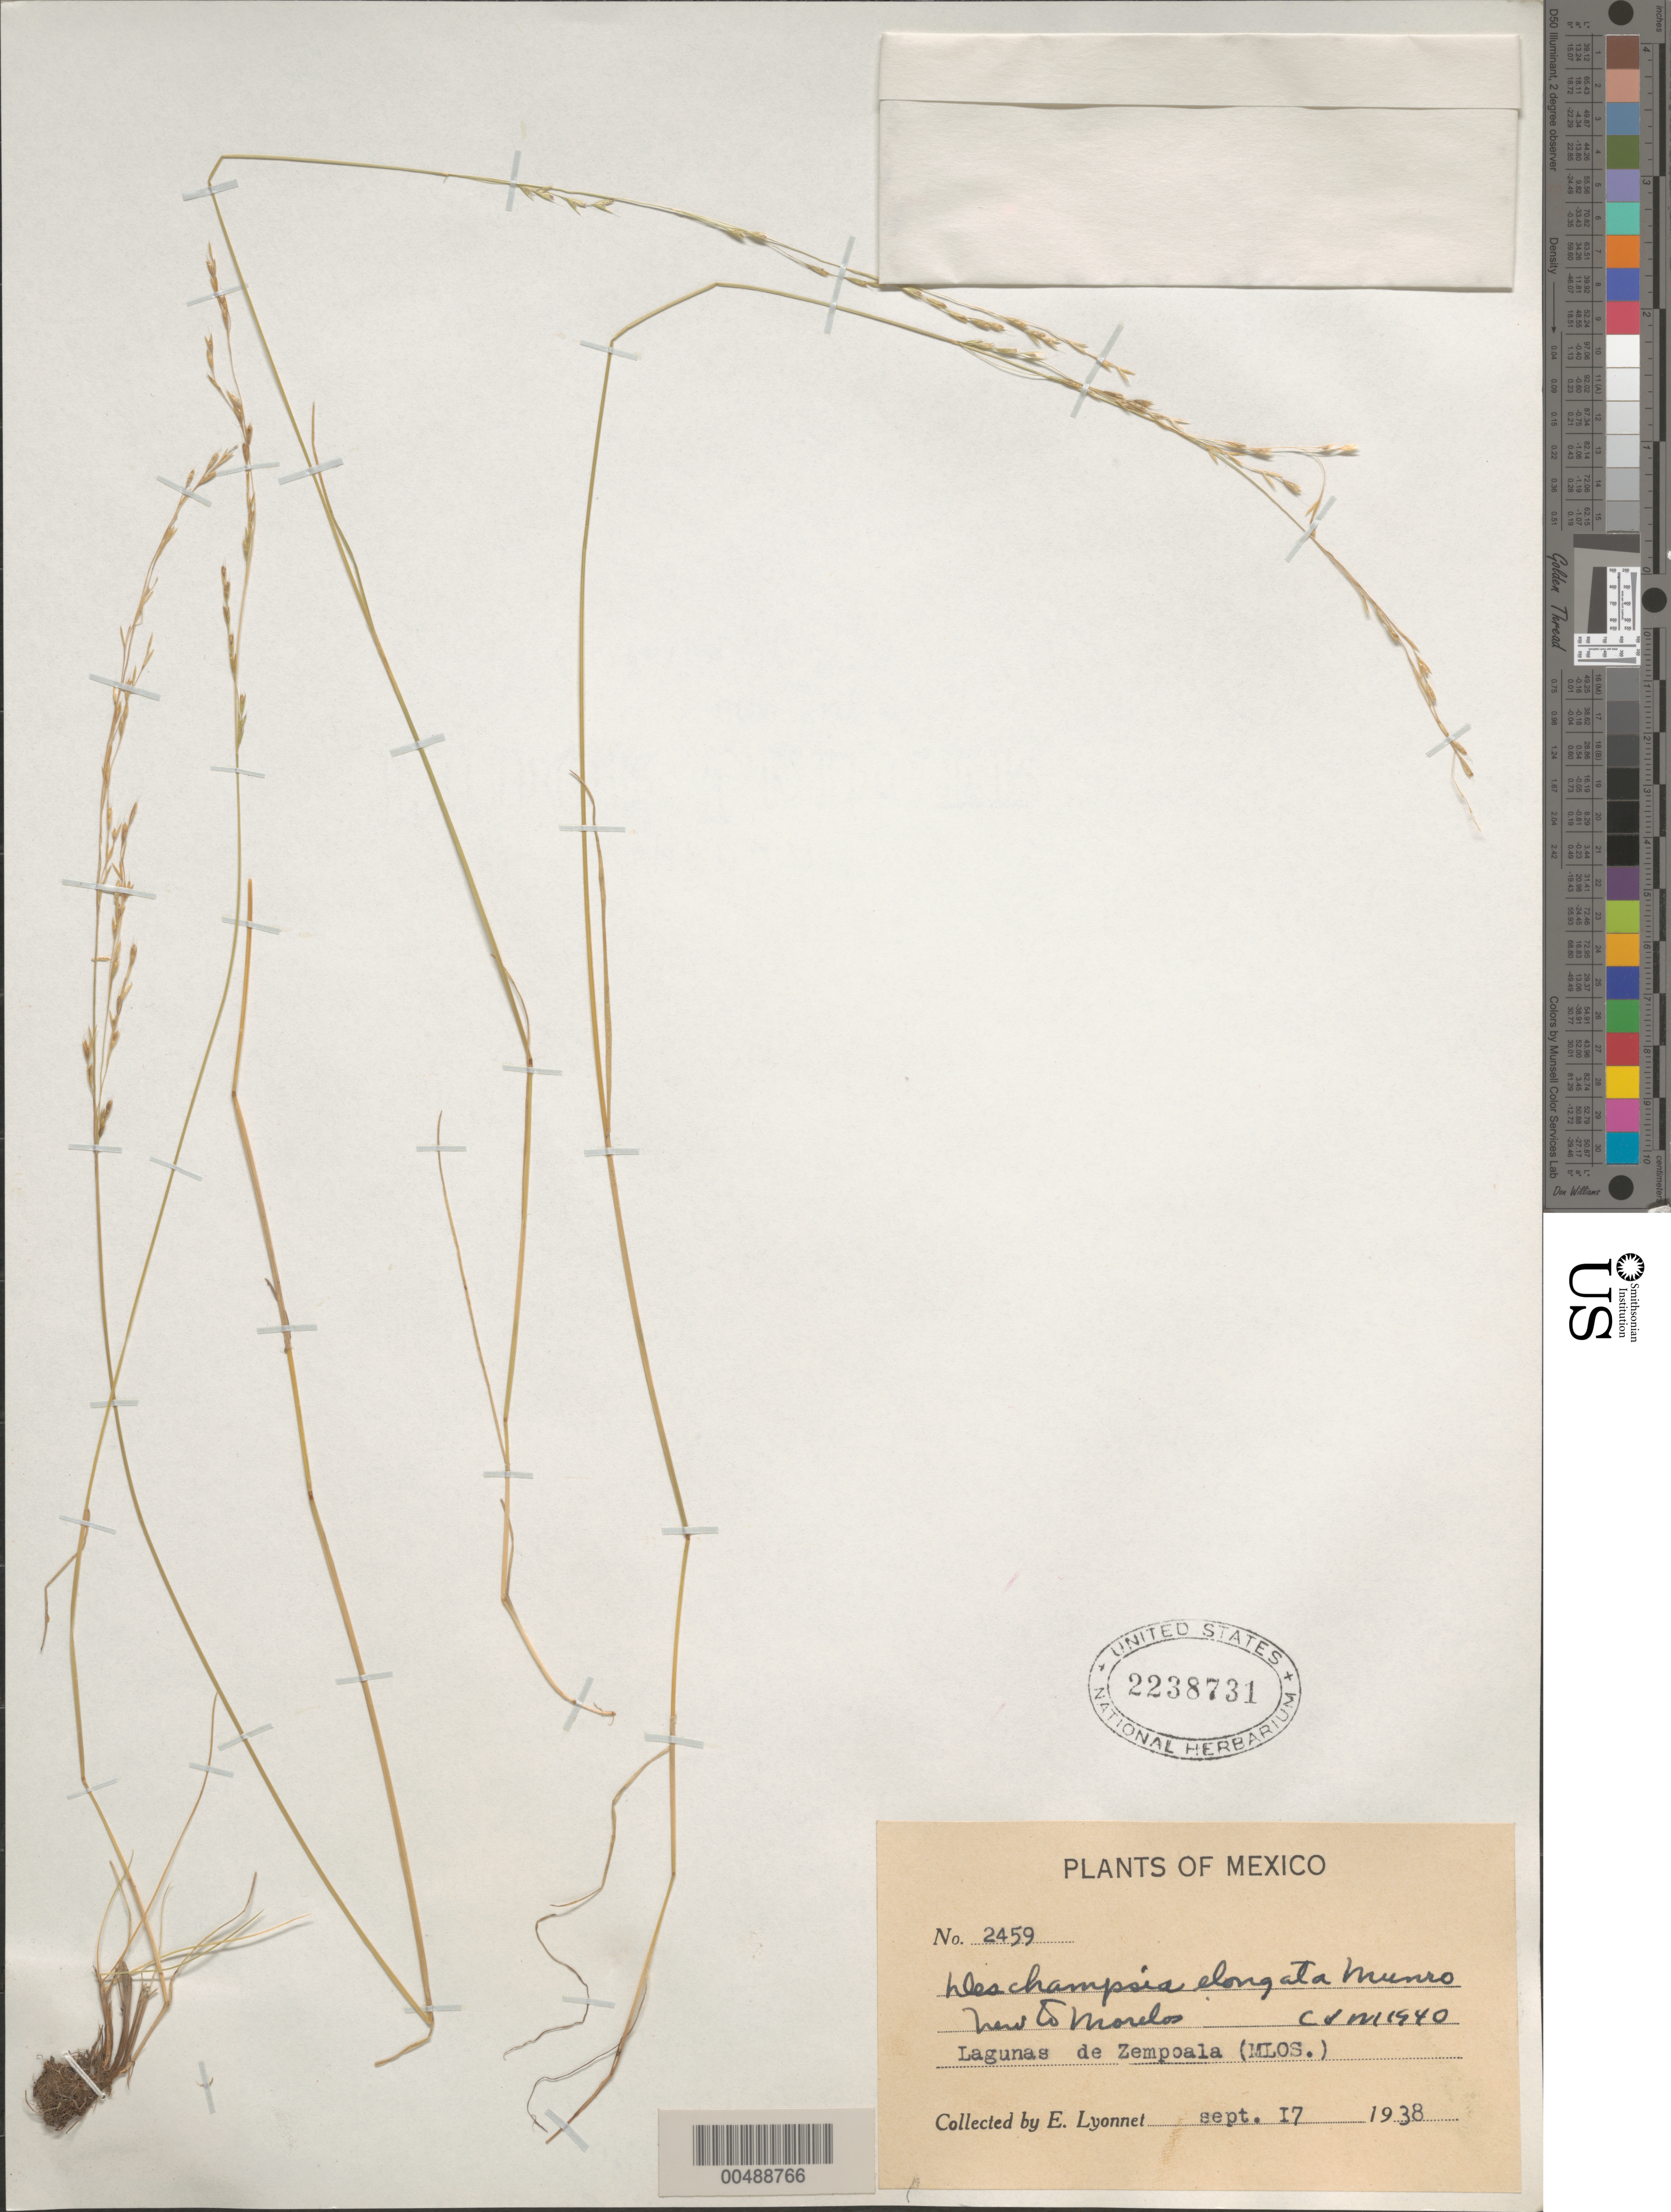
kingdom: Plantae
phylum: Tracheophyta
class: Liliopsida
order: Poales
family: Poaceae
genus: Deschampsia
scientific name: Deschampsia elongata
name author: (Hook.) Munro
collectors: Bro. E. Lyonnet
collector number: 2459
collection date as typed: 17 Sep 1938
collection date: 1938-09-17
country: Mexico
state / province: Morelos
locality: Lagunas de Zempoala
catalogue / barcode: US 2238731